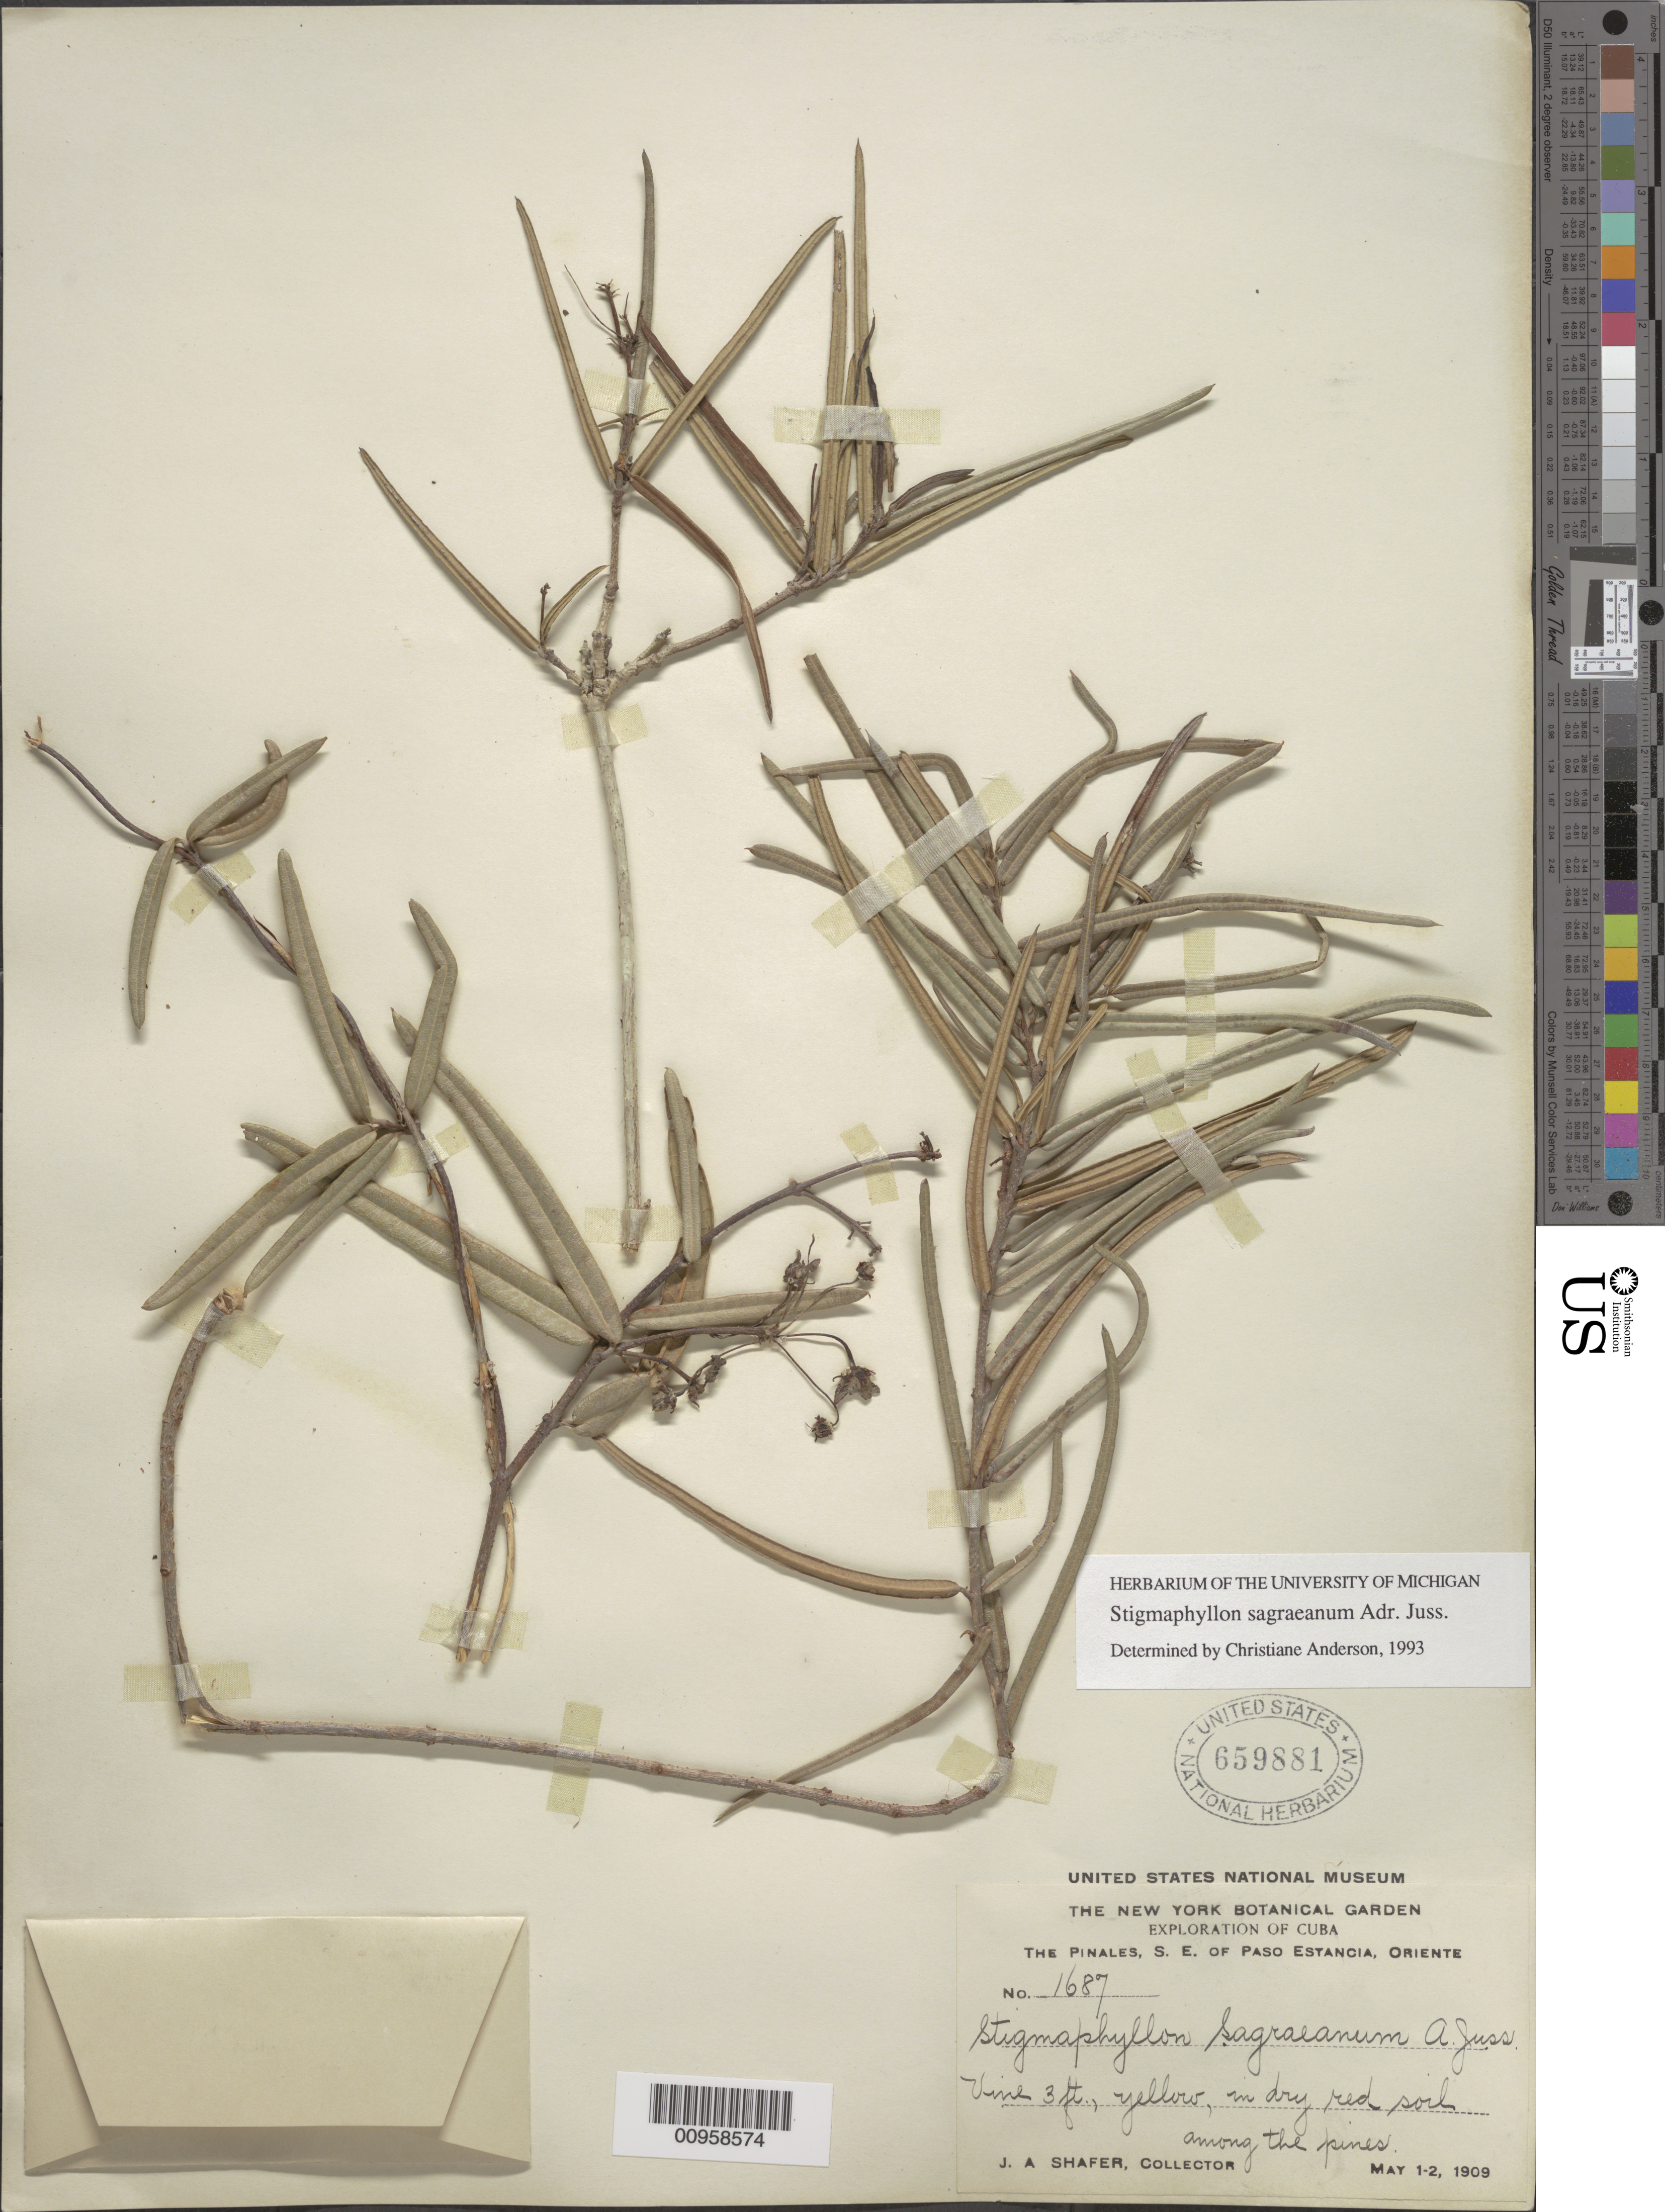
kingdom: Plantae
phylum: Tracheophyta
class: Magnoliopsida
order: Malpighiales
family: Malpighiaceae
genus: Stigmaphyllon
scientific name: Stigmaphyllon sagraeanum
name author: Juss.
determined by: Anderson, C.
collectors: J. A. Shafer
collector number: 1687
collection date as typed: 01 May 1909 to 02 May 1909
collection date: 1909-05-01/1909-05-02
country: Cuba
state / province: Granma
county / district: Dry forest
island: Cuba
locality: The Pinales, SE of Paso Estancia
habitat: On dry red soil among the pines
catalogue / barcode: US 659881